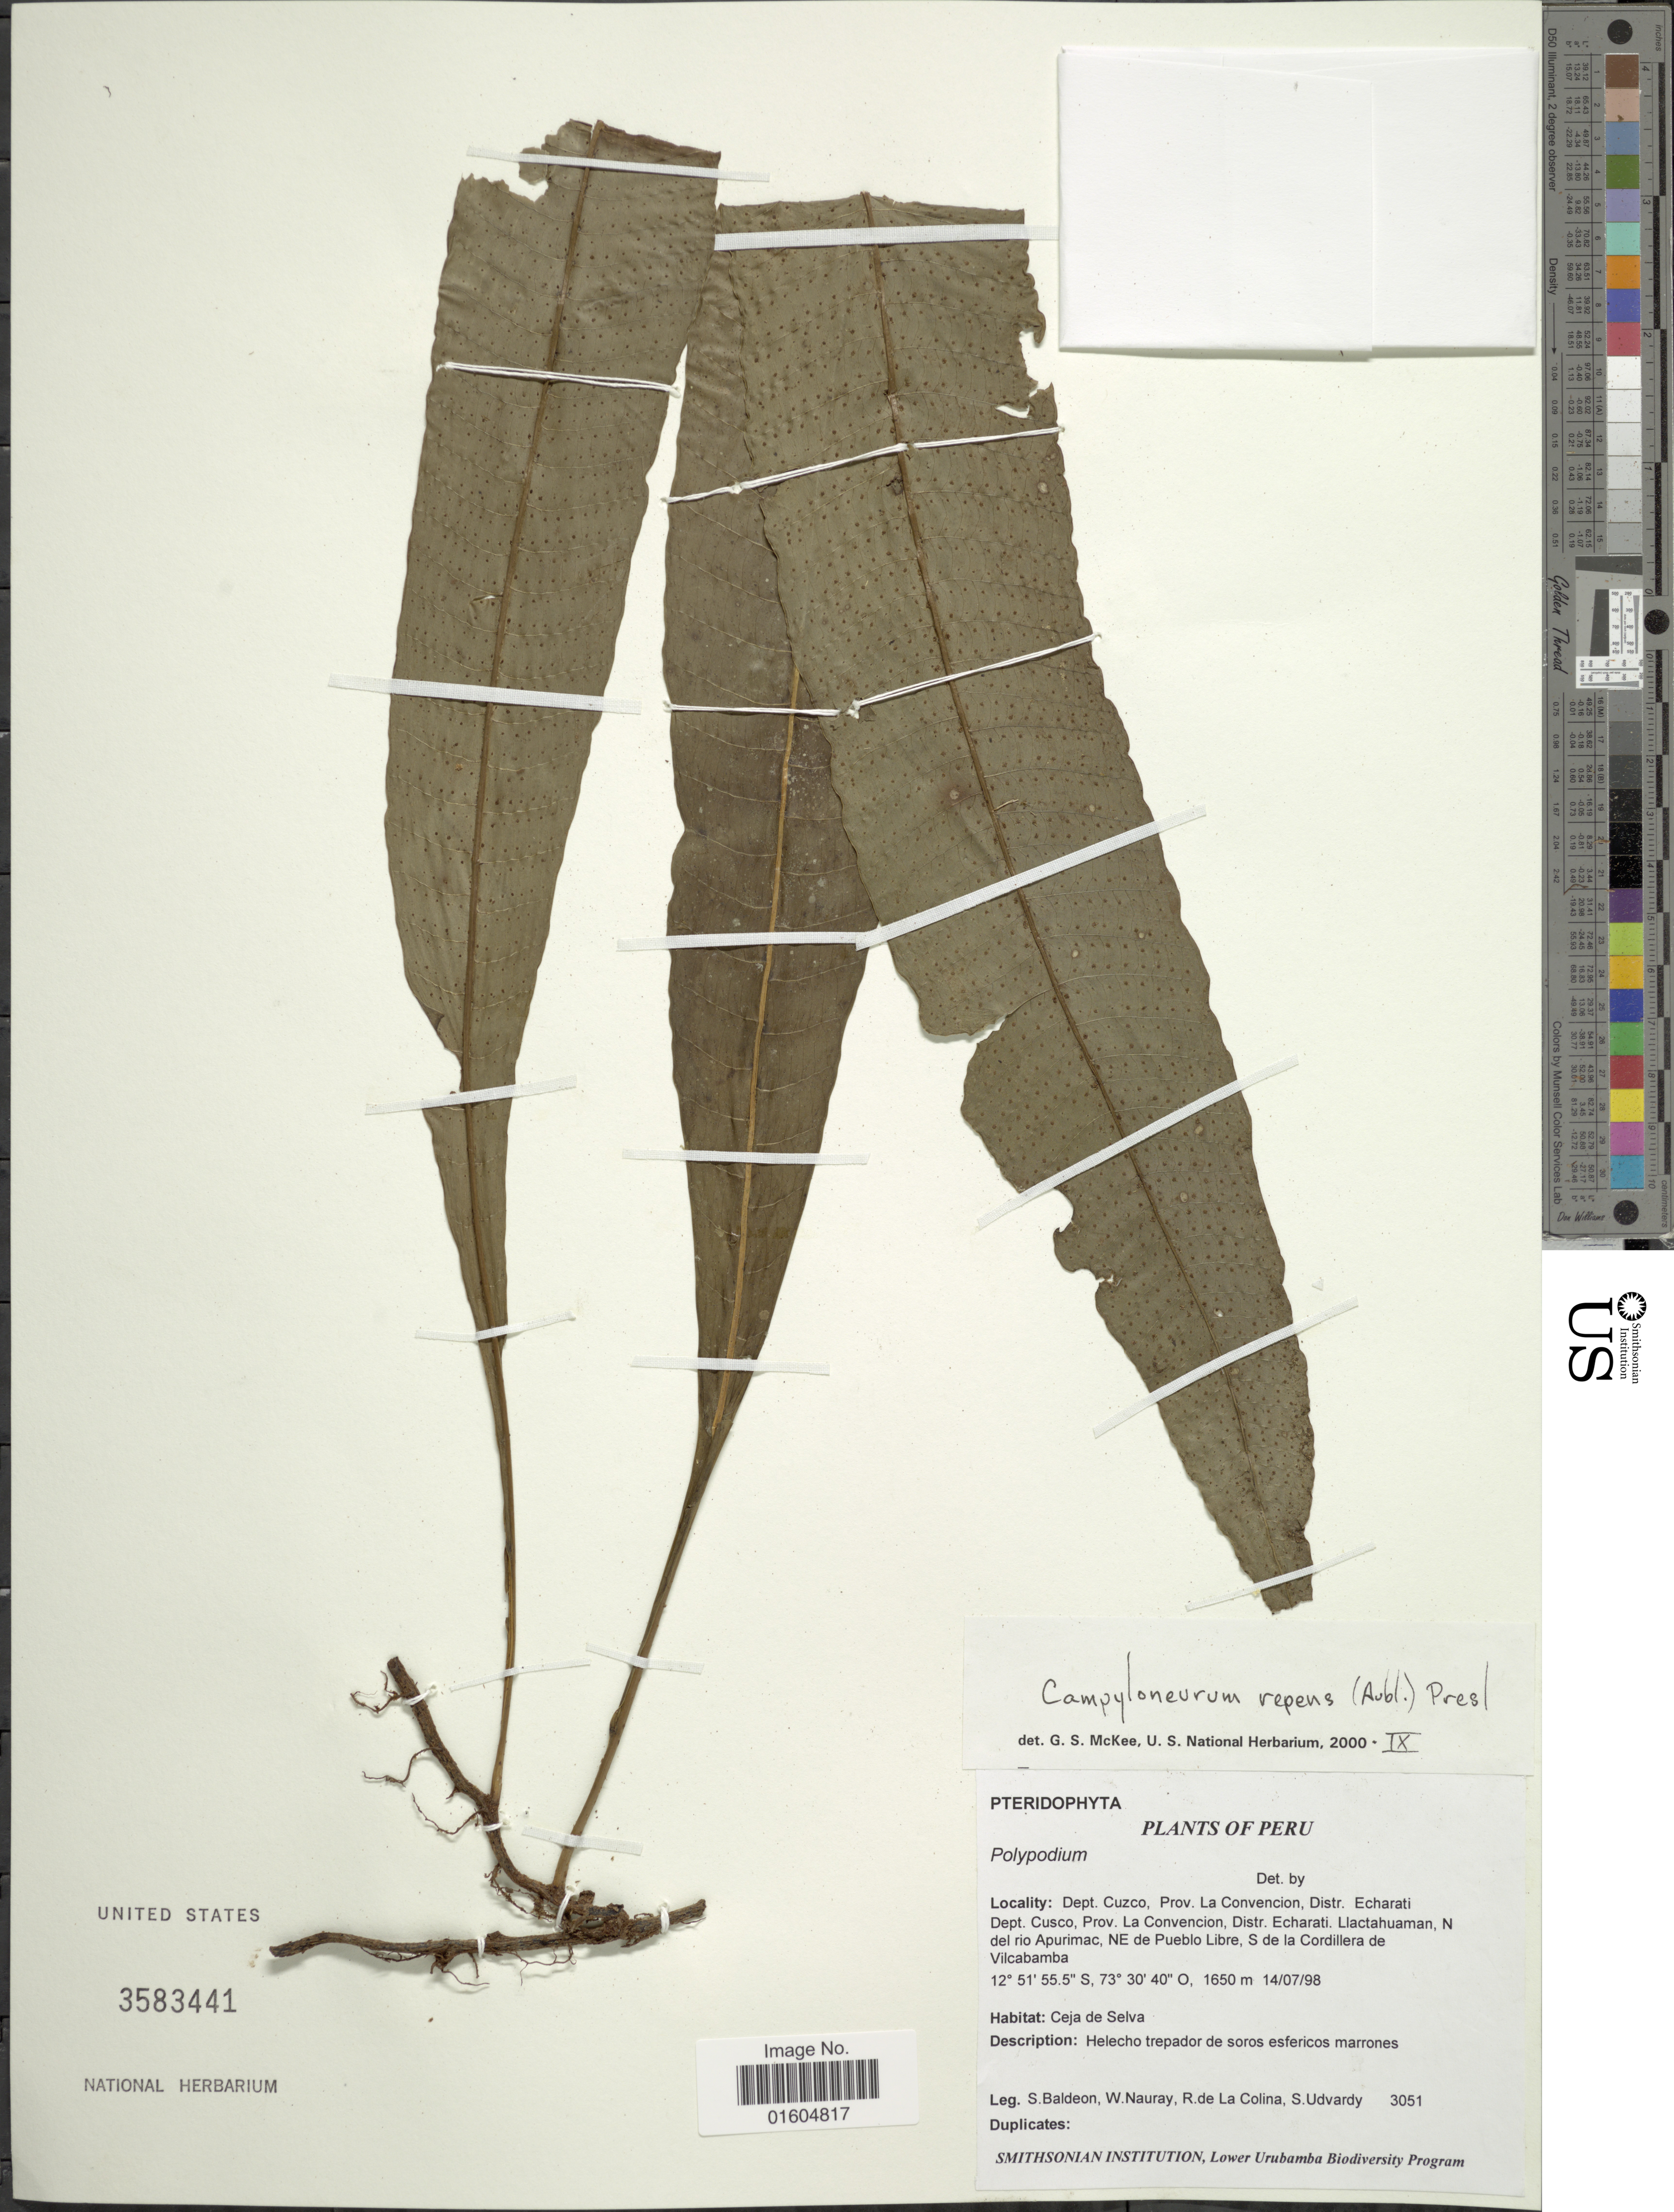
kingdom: Plantae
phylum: Tracheophyta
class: Polypodiopsida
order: Polypodiales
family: Polypodiaceae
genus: Campyloneurum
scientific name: Campyloneurum repens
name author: (Aubl.) C. Presl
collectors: S. Baldeon, W. Nauray, R. de La Colina & S. Udvardy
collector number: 3051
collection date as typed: Transcribed d/m/y: 14/7/98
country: Peru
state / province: Cusco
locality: Peru. Dept. Cuzco, Prov. La Convencion, Distr. Echarati. Dept. Cusco, Prov. La Convencion, Distr. Echarati. Llactahuaman, N del rio Apurimac, NE de Pueblo Libre, S de la Cordillera de Vilcabamba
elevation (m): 1650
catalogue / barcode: US 3583441